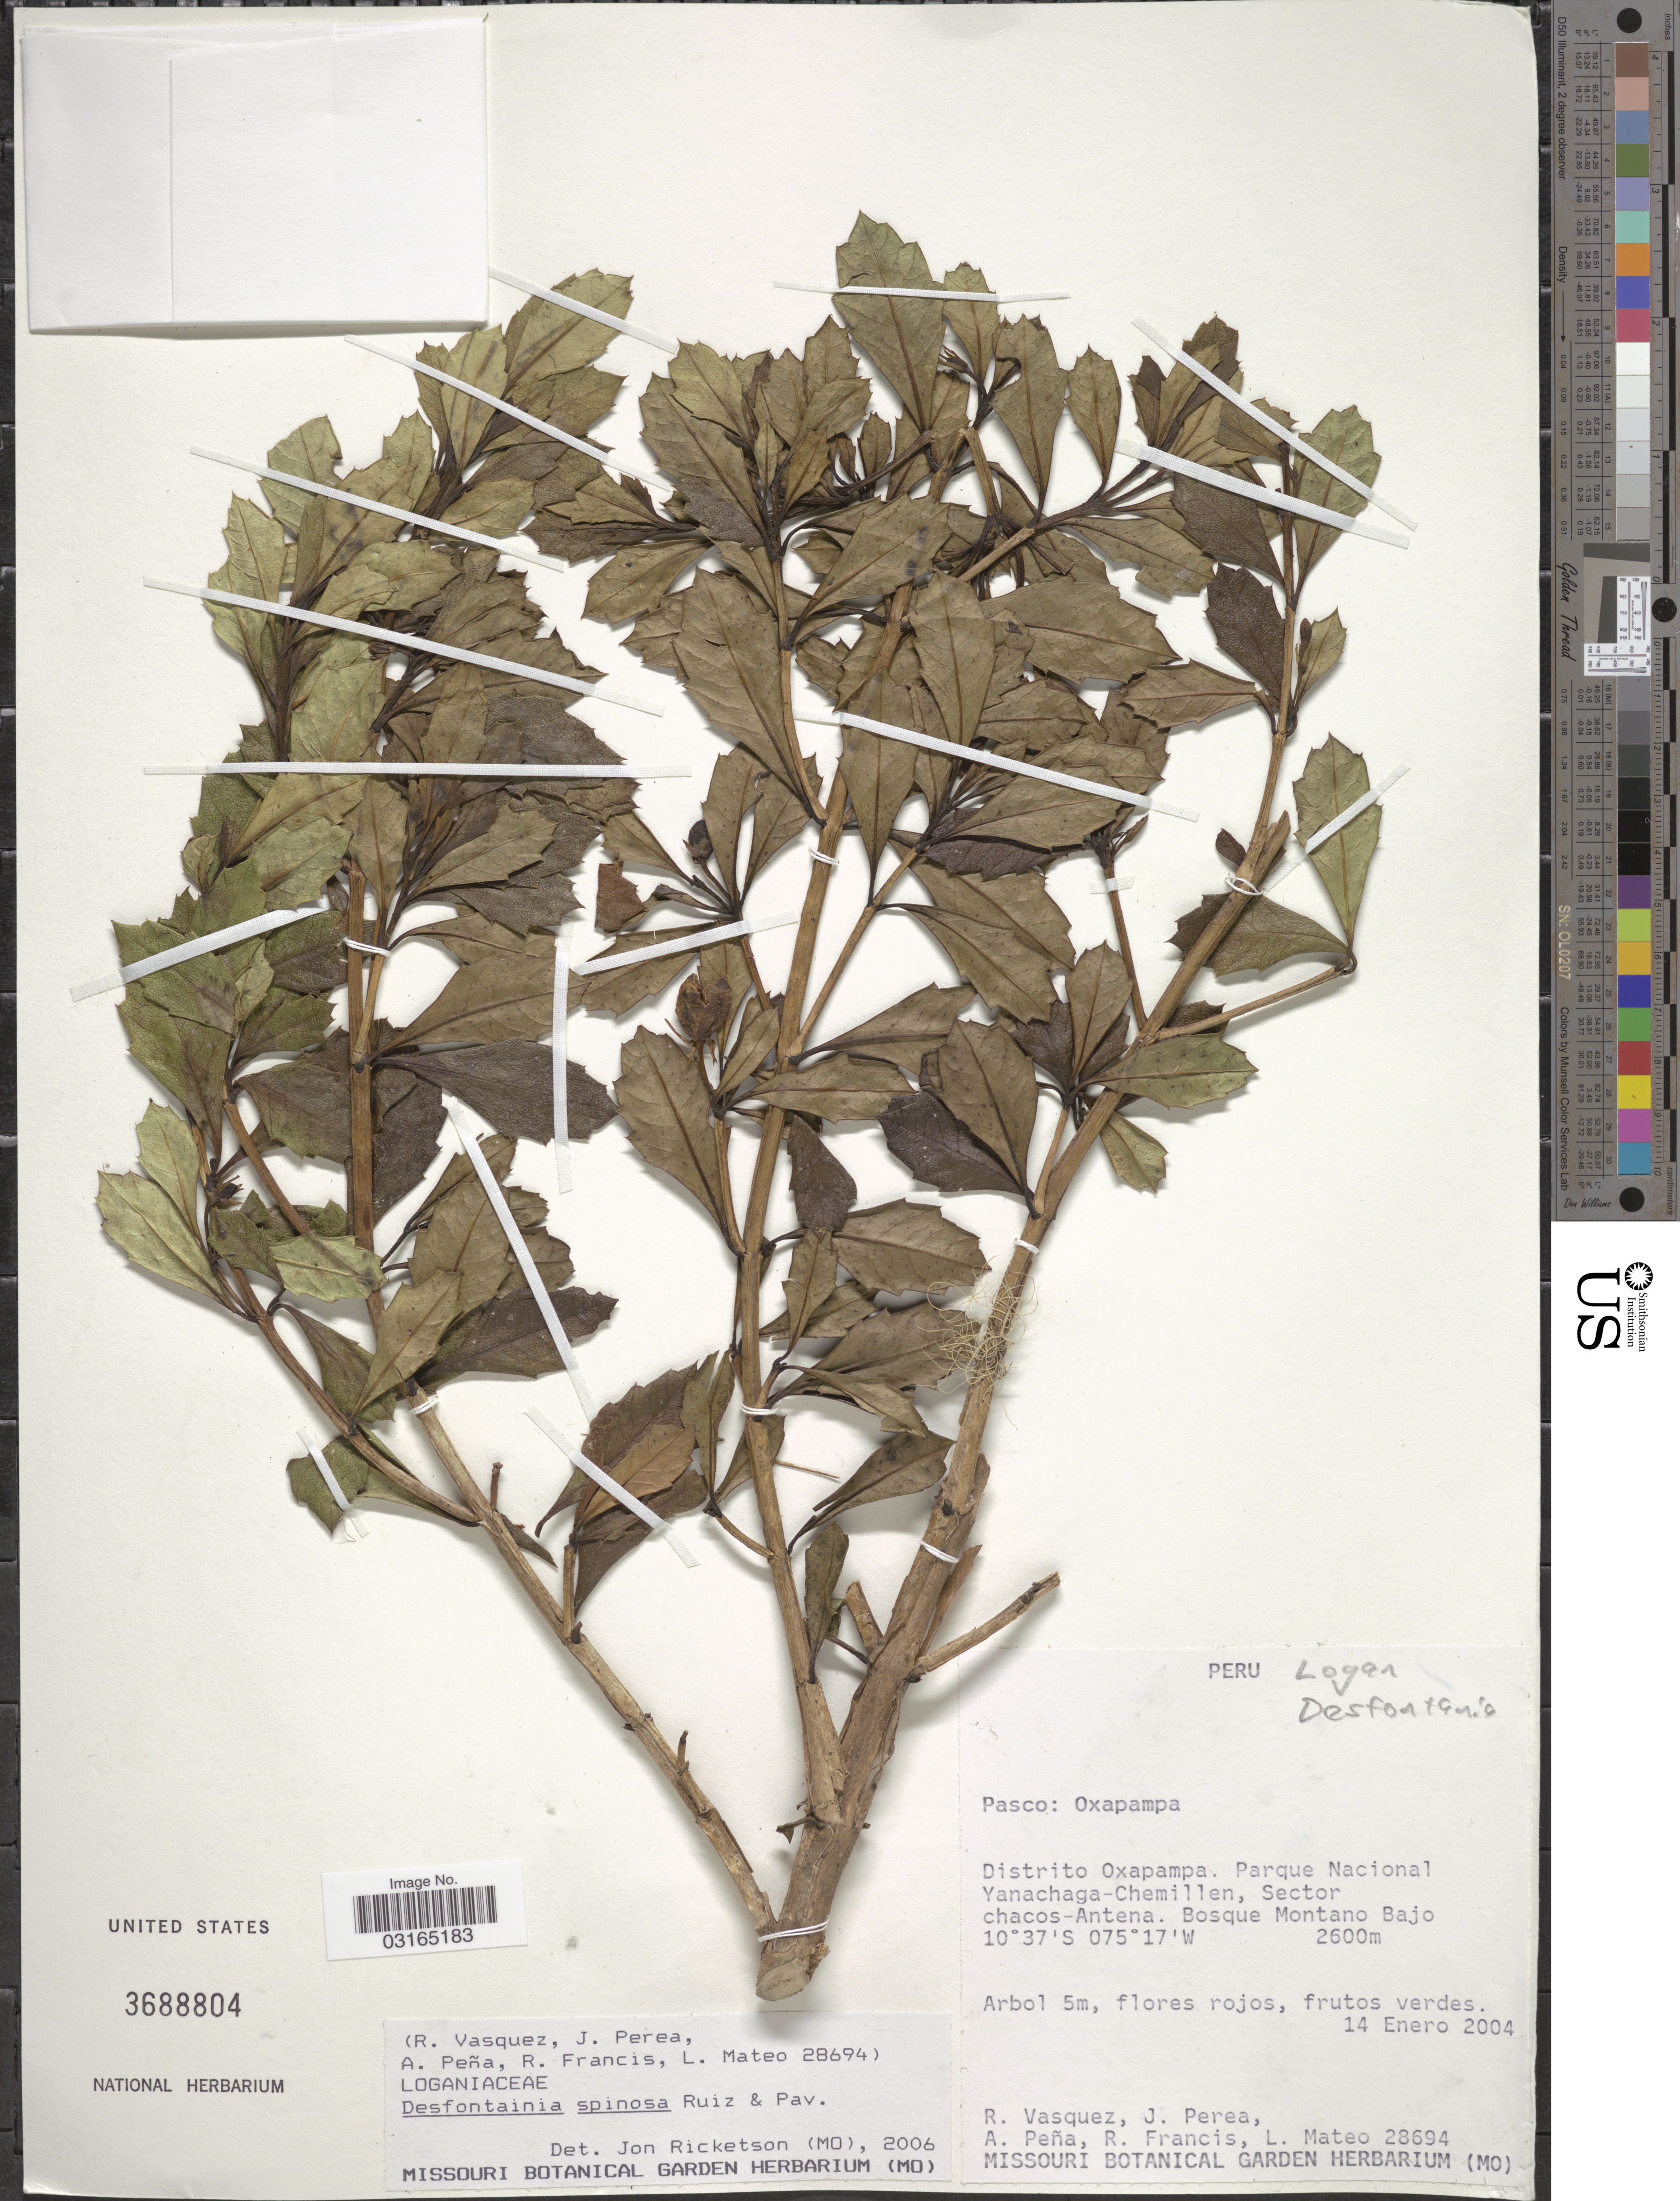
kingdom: Plantae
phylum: Tracheophyta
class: Magnoliopsida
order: Bruniales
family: Columelliaceae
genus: Desfontainia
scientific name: Desfontainia spinosa var. spinosa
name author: Ruiz & Pav.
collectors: R. Vasquez, J. Perea, A. Peña, R. Francis & L. Mateo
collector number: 28694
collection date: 2004-01-14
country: Peru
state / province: Pasco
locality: Oxapampa. Distrito Oxapampa. Parque Nacional Yanachaga-Chemillen, Sector chacos-Antena. Bosque Montano Bajo.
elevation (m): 2600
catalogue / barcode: US 3688804